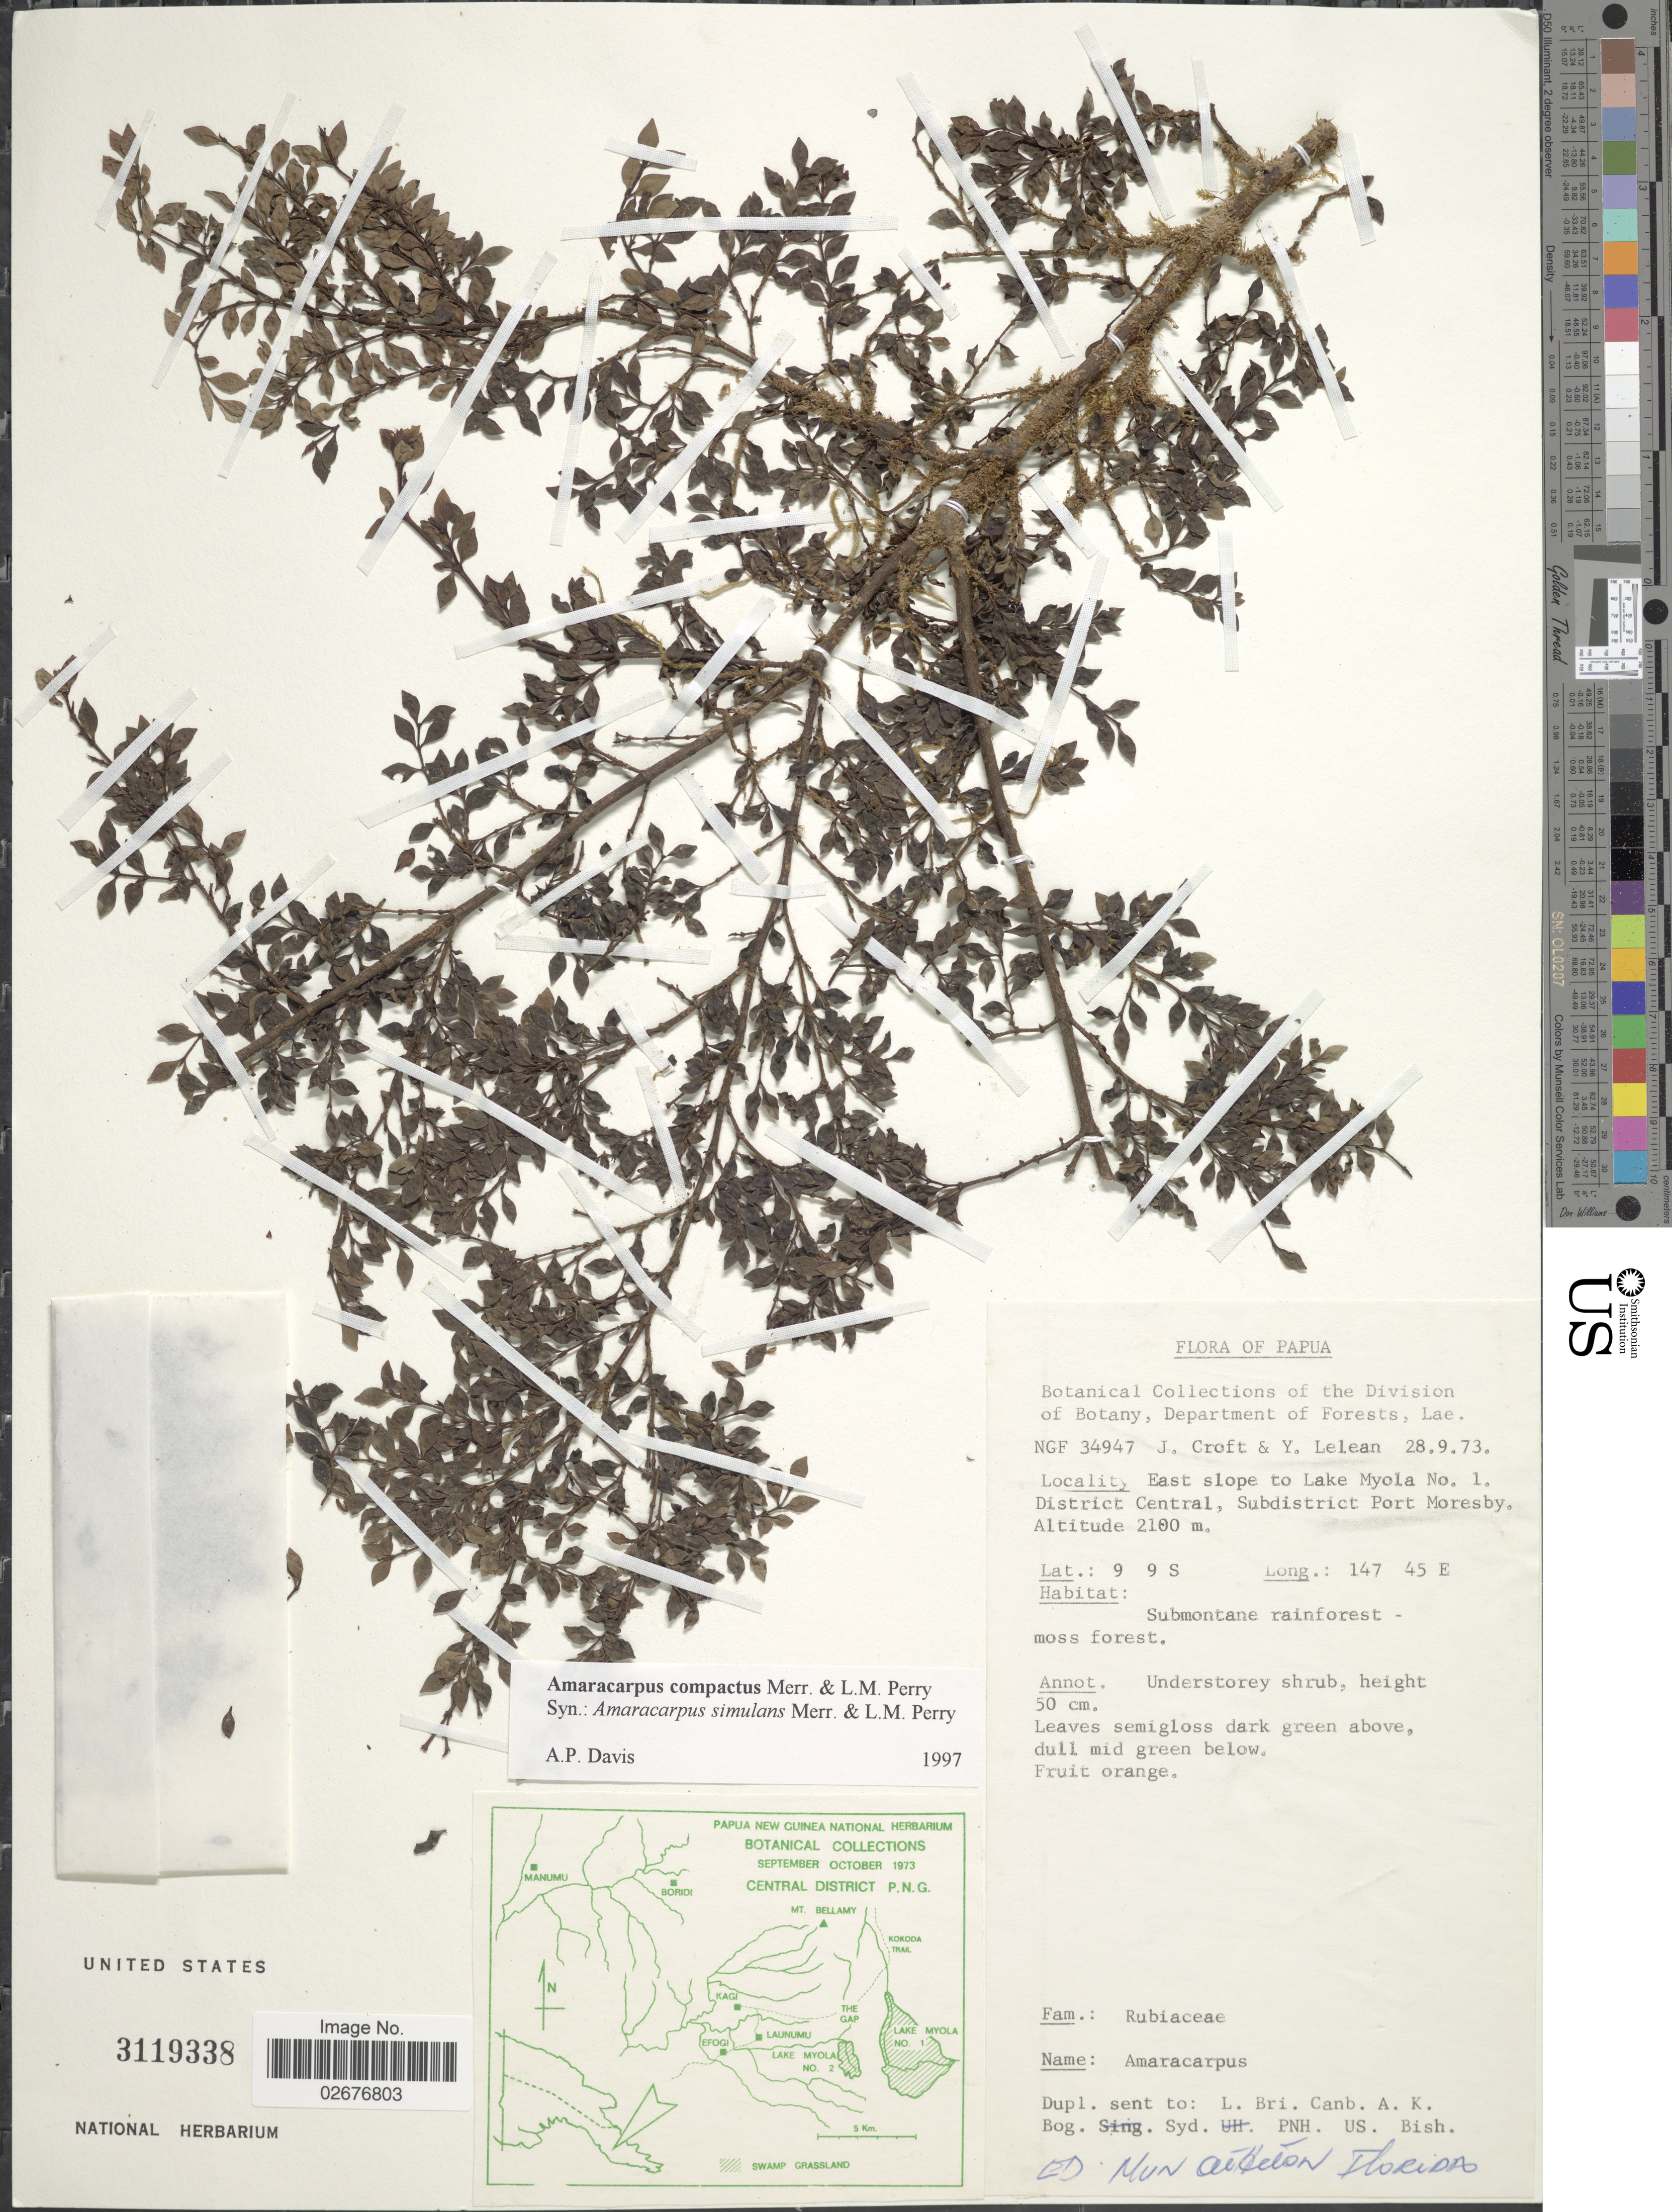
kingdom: Plantae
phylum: Tracheophyta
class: Magnoliopsida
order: Gentianales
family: Rubiaceae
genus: Amaracarpus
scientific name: Amaracarpus compactus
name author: Merr. & L.M. Perry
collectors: J. R. Croft & Y. Lelean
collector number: NGF34947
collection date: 1973-09-28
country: Papua New Guinea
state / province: Central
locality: Papua, East slope of Lake Myola No. 1., Subdistrict Port Moresby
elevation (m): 2100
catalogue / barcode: US 3119338